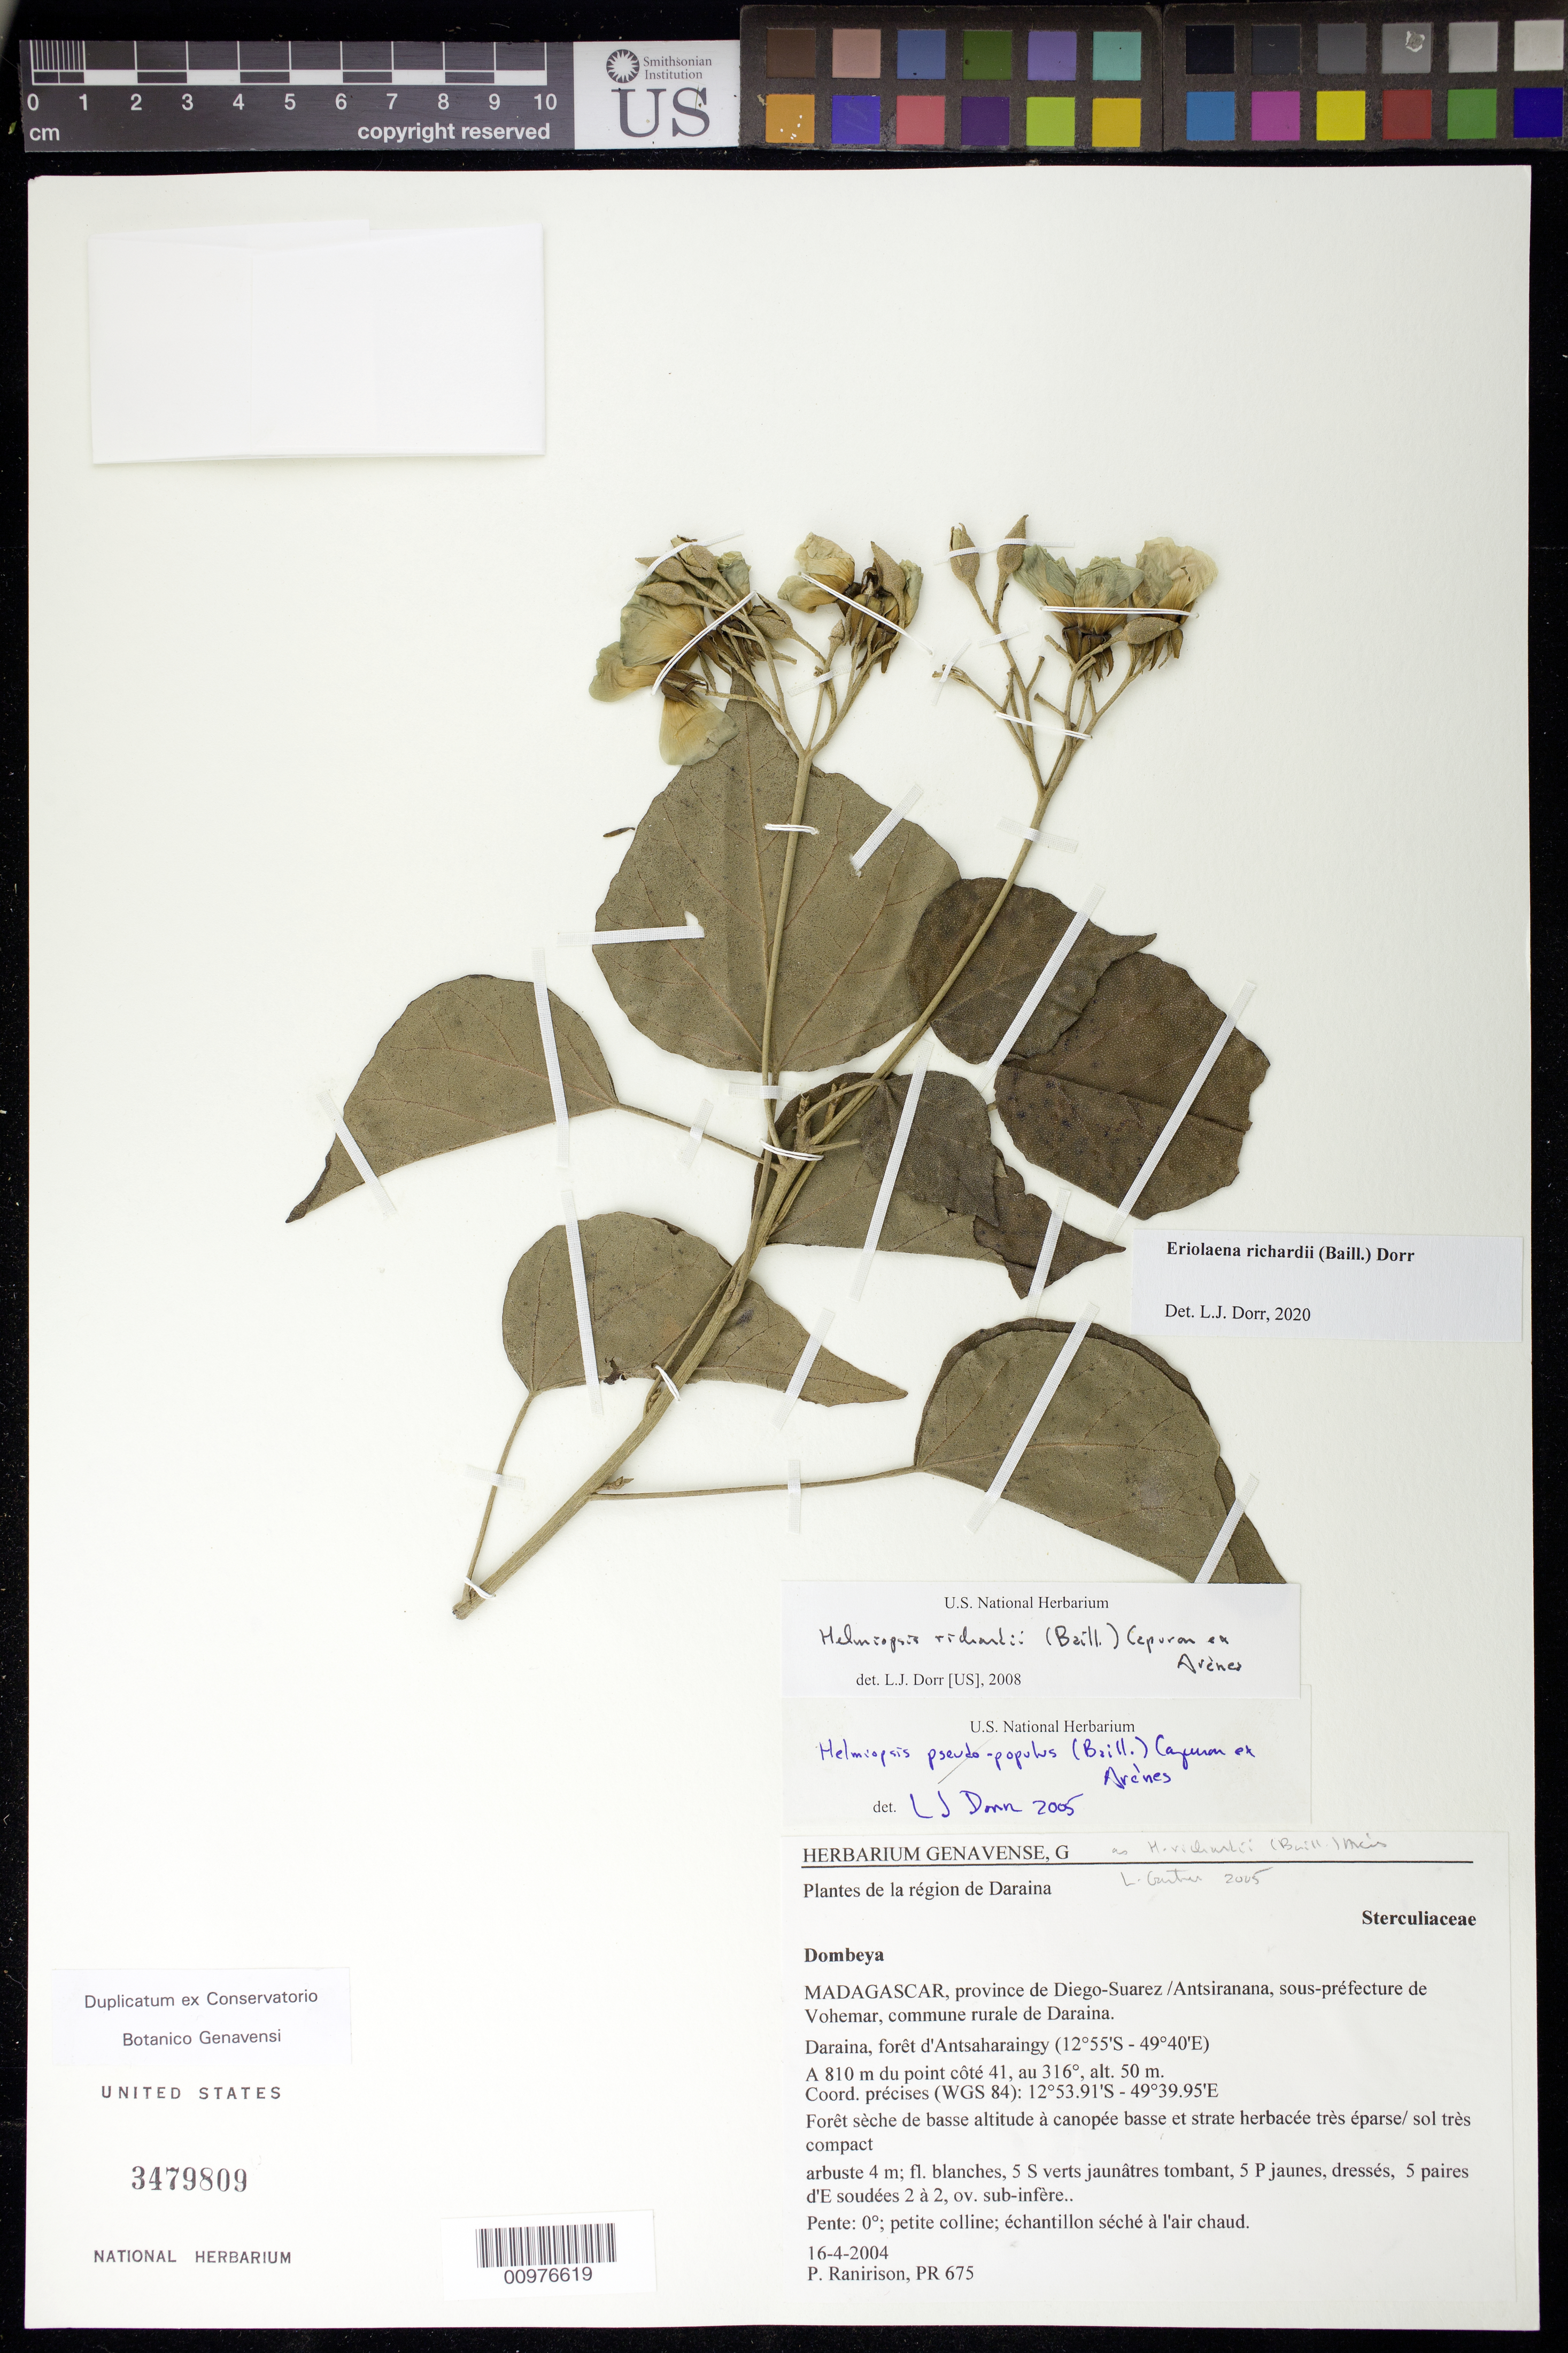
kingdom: Plantae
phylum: Tracheophyta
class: Magnoliopsida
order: Malvales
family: Malvaceae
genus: Eriolaena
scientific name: Eriolaena richardii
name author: (Baill.) Dorr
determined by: Dorr, L. J., (BOT), Smithsonian Institution - National Museum of Natural History (UNITED STATES)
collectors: P. Ranirison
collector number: PR 675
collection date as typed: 16 Apr 2004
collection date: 2004-04-16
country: Madagascar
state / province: Sava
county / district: Vohémar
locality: Province de Diego-Suarez, sous-préfecture de Vohemar, commune rurale de Daraina. Daraina, forêt d'Antsaharaingy. A 810 m du point côté 41, au 316.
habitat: forêt sèche de basse altitude à canopée basse et strate herbacée très éparse/sol très compact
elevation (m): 50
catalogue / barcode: US 3479809